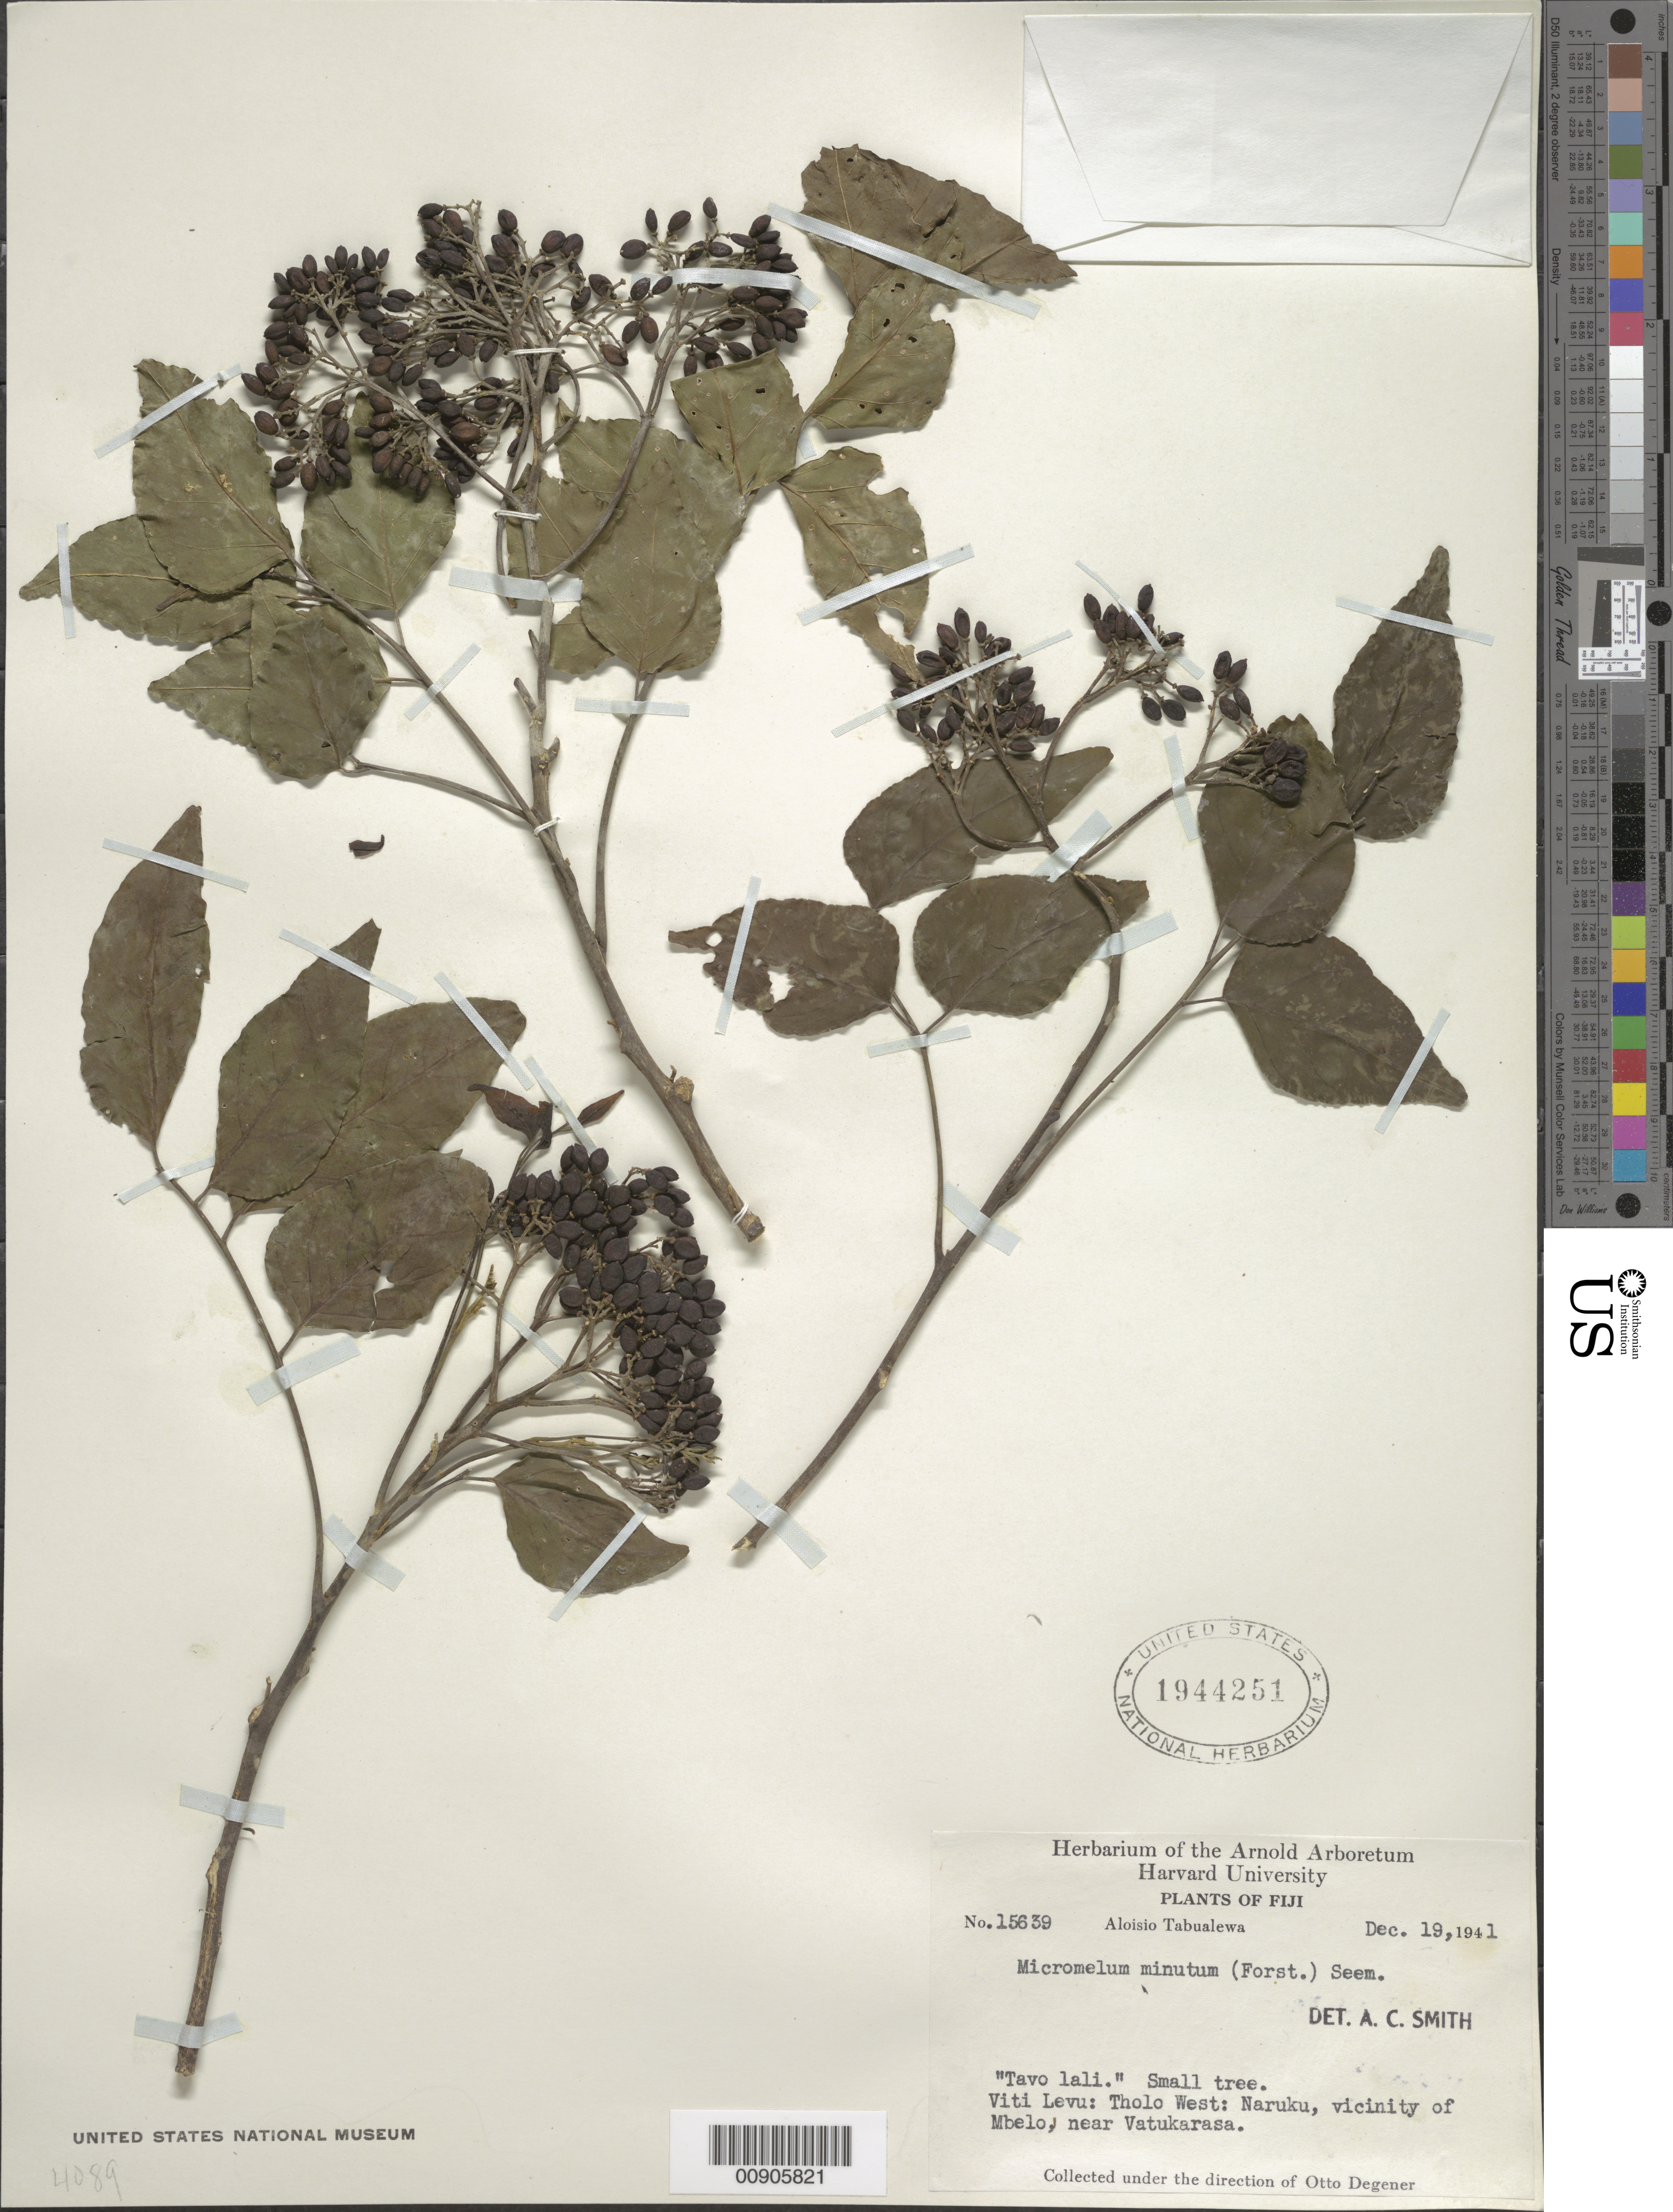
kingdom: Plantae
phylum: Tracheophyta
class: Magnoliopsida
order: Sapindales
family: Rutaceae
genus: Micromelum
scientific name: Micromelum minutum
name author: (G. Forst.) Wight & Arn.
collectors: A. Tabualewa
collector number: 15639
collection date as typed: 19 Dec 1941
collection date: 1941-12-19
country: Fiji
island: Viti Levu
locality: Mbelo, neear Vatukarasa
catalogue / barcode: US 1944251